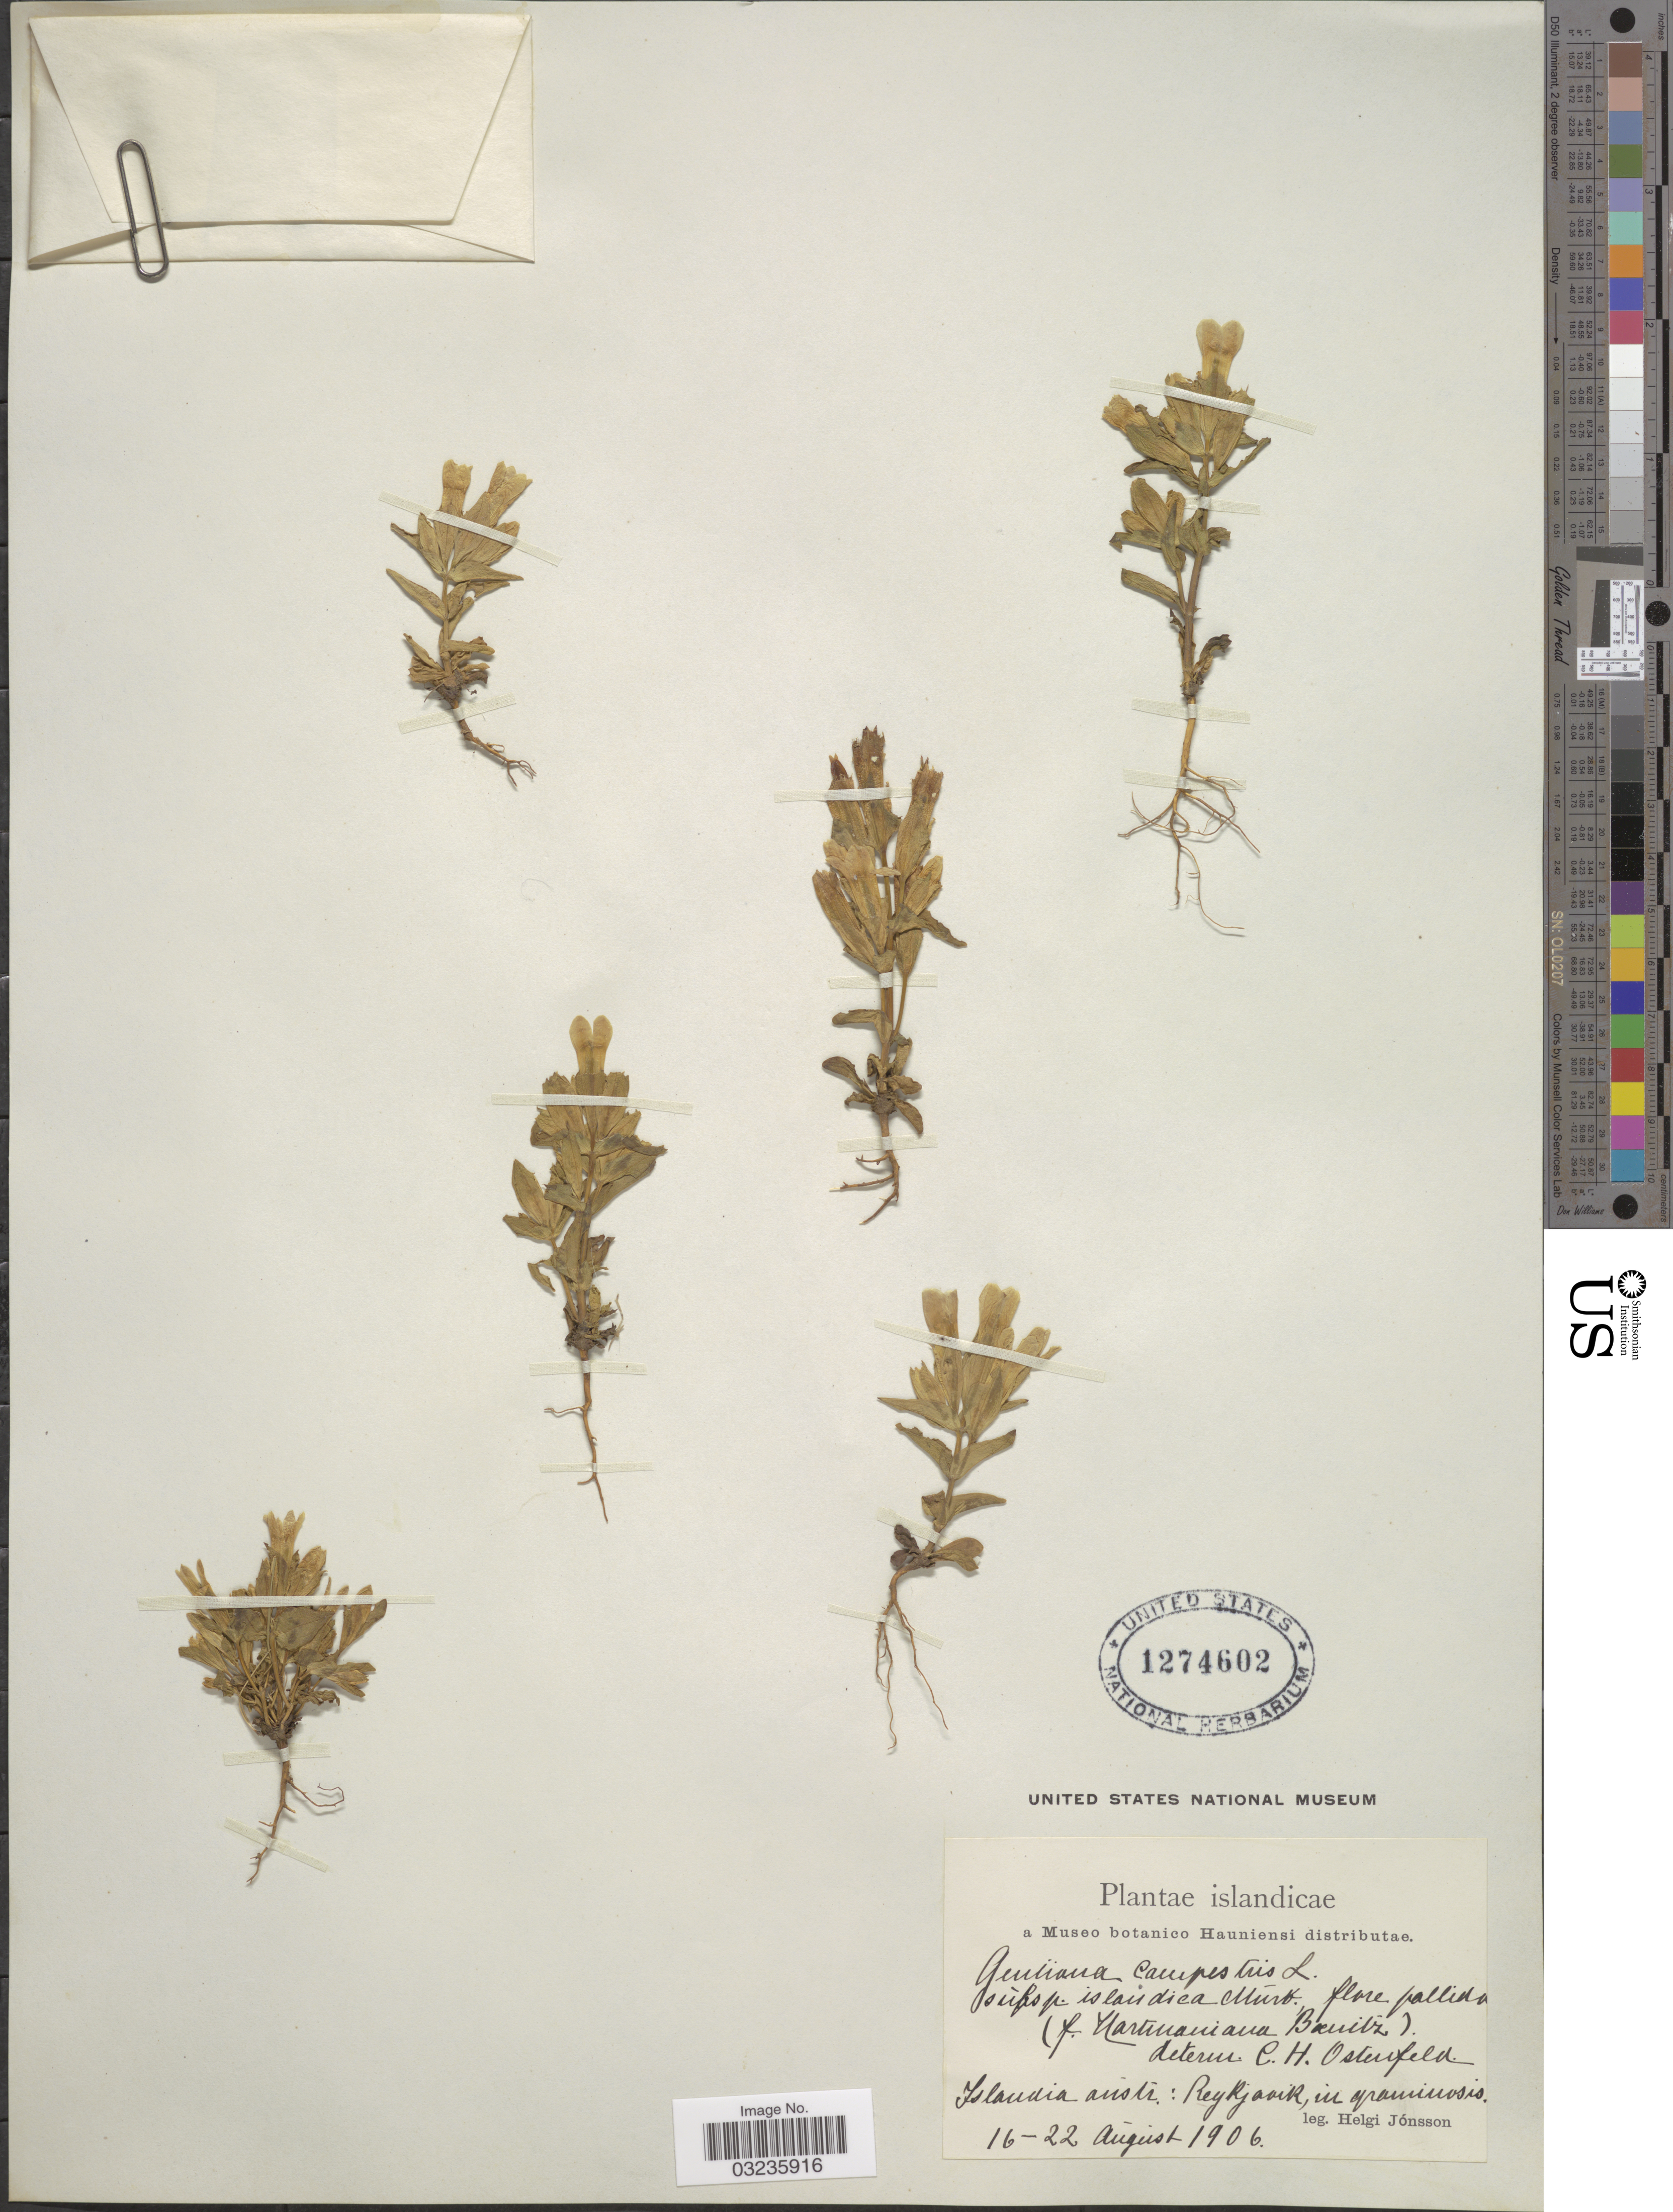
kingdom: Plantae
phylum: Tracheophyta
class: Magnoliopsida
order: Gentianales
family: Gentianaceae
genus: Gentiana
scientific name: Gentiana campestris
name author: L.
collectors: H. Jónsson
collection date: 1906-08-16/1906-08-22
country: Iceland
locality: Islandia austr.; Reykjavik, in graminosis.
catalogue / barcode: US 1274602